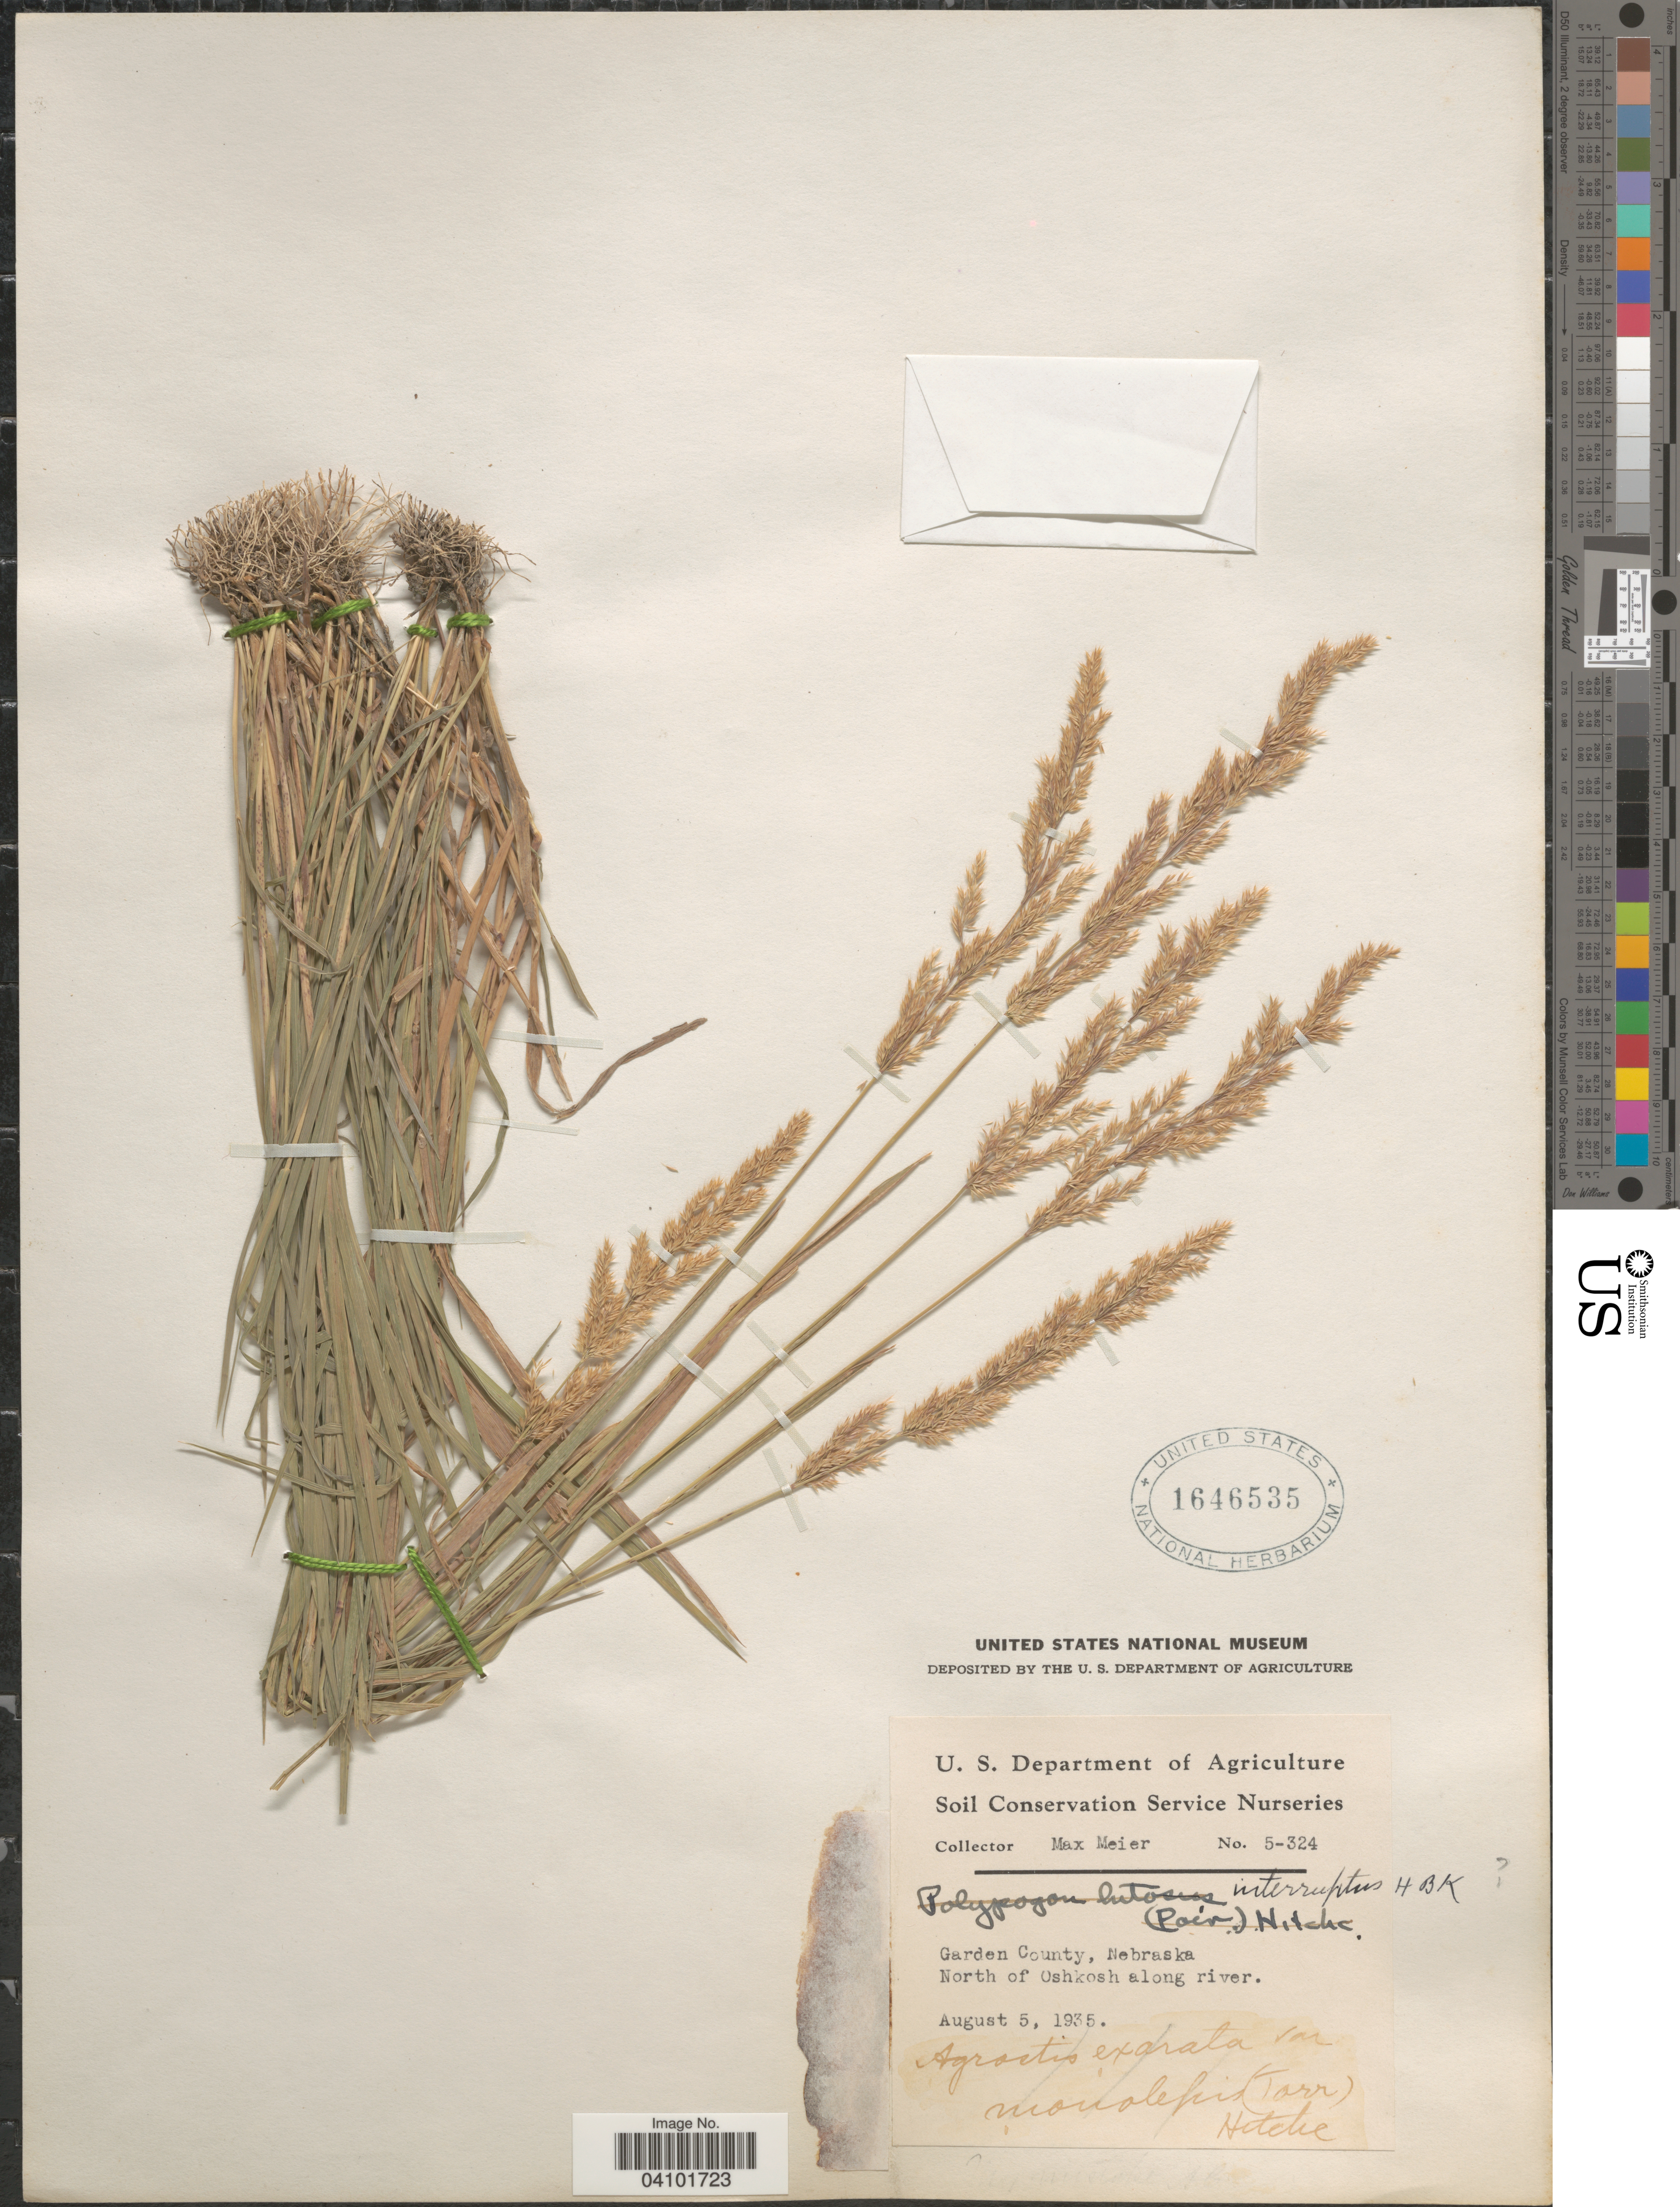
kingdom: Plantae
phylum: Tracheophyta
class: Liliopsida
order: Poales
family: Poaceae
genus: Polypogon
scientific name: Polypogon interruptus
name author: Kunth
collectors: M. Meier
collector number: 5-324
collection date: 1935-08-05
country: United States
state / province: Nebraska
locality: Garden County. North of Oshkosh along river.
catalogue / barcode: US 1646535